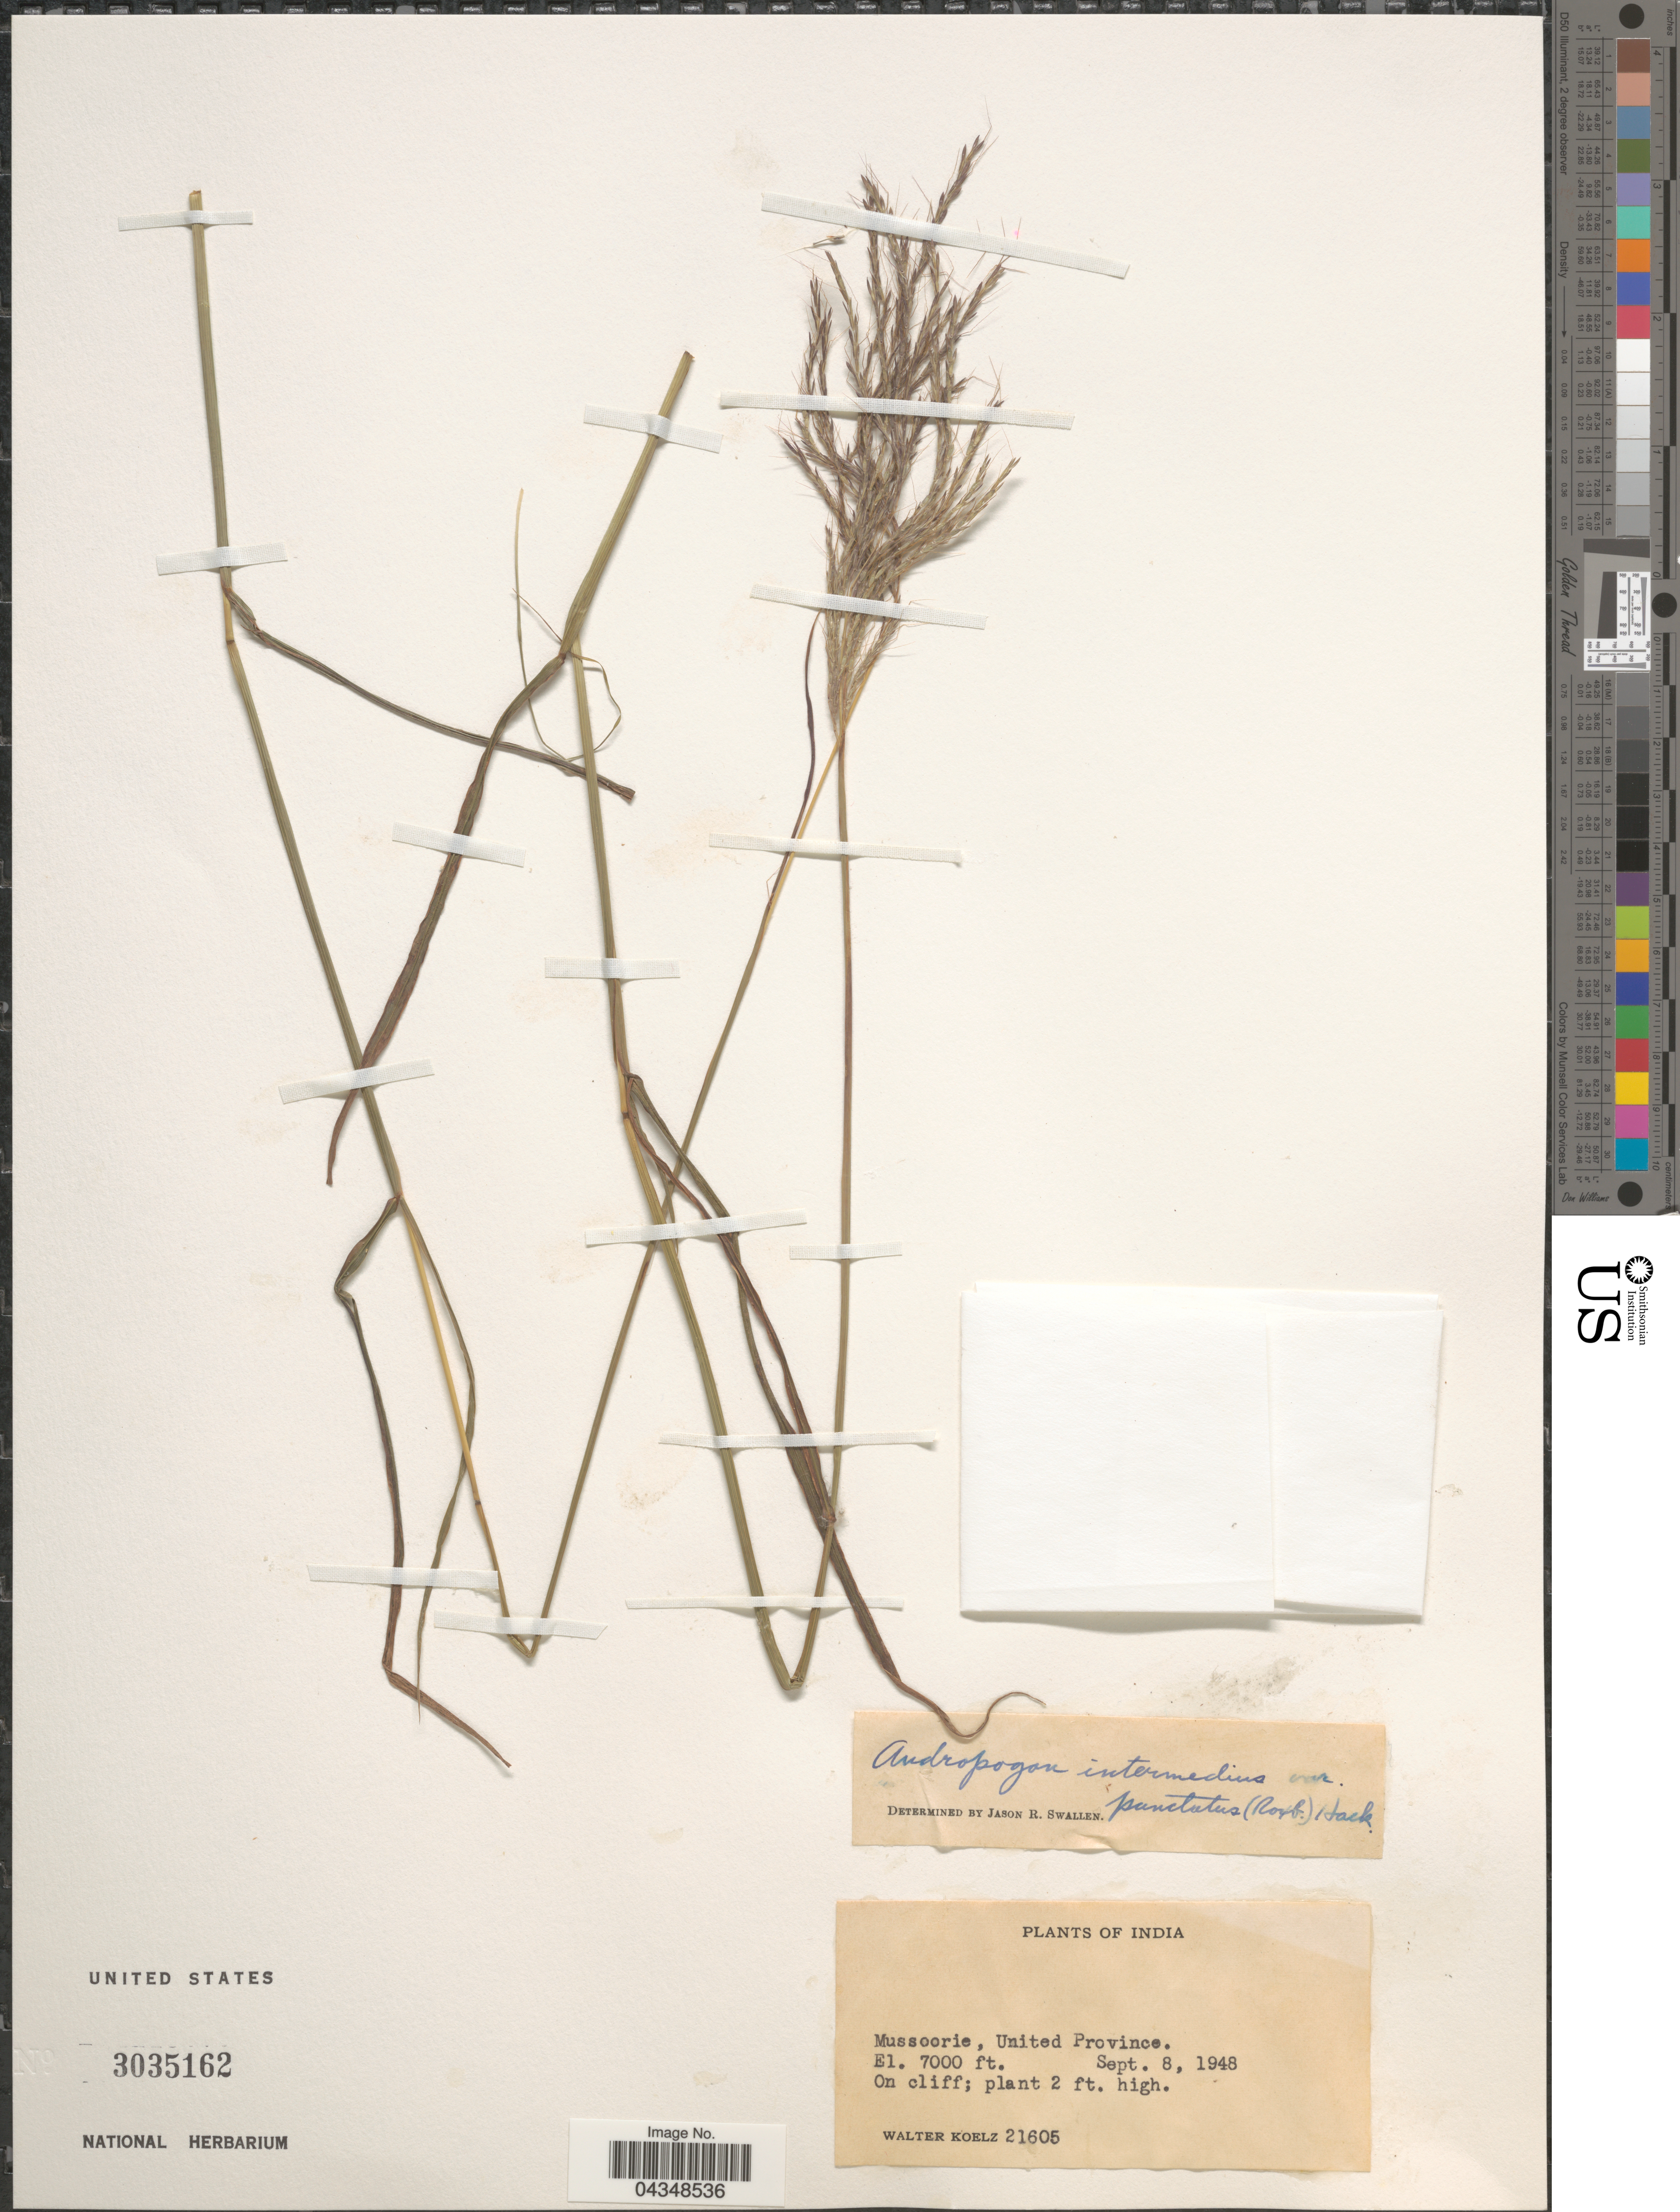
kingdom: Plantae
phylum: Tracheophyta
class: Liliopsida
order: Poales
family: Poaceae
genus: Bothriochloa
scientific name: Bothriochloa bladhii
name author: (Retz.) S.T. Blake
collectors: W. N. Koelz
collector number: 21605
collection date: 1948-09-08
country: India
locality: Mussoorie, United Province.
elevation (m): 2134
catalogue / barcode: US 3035162